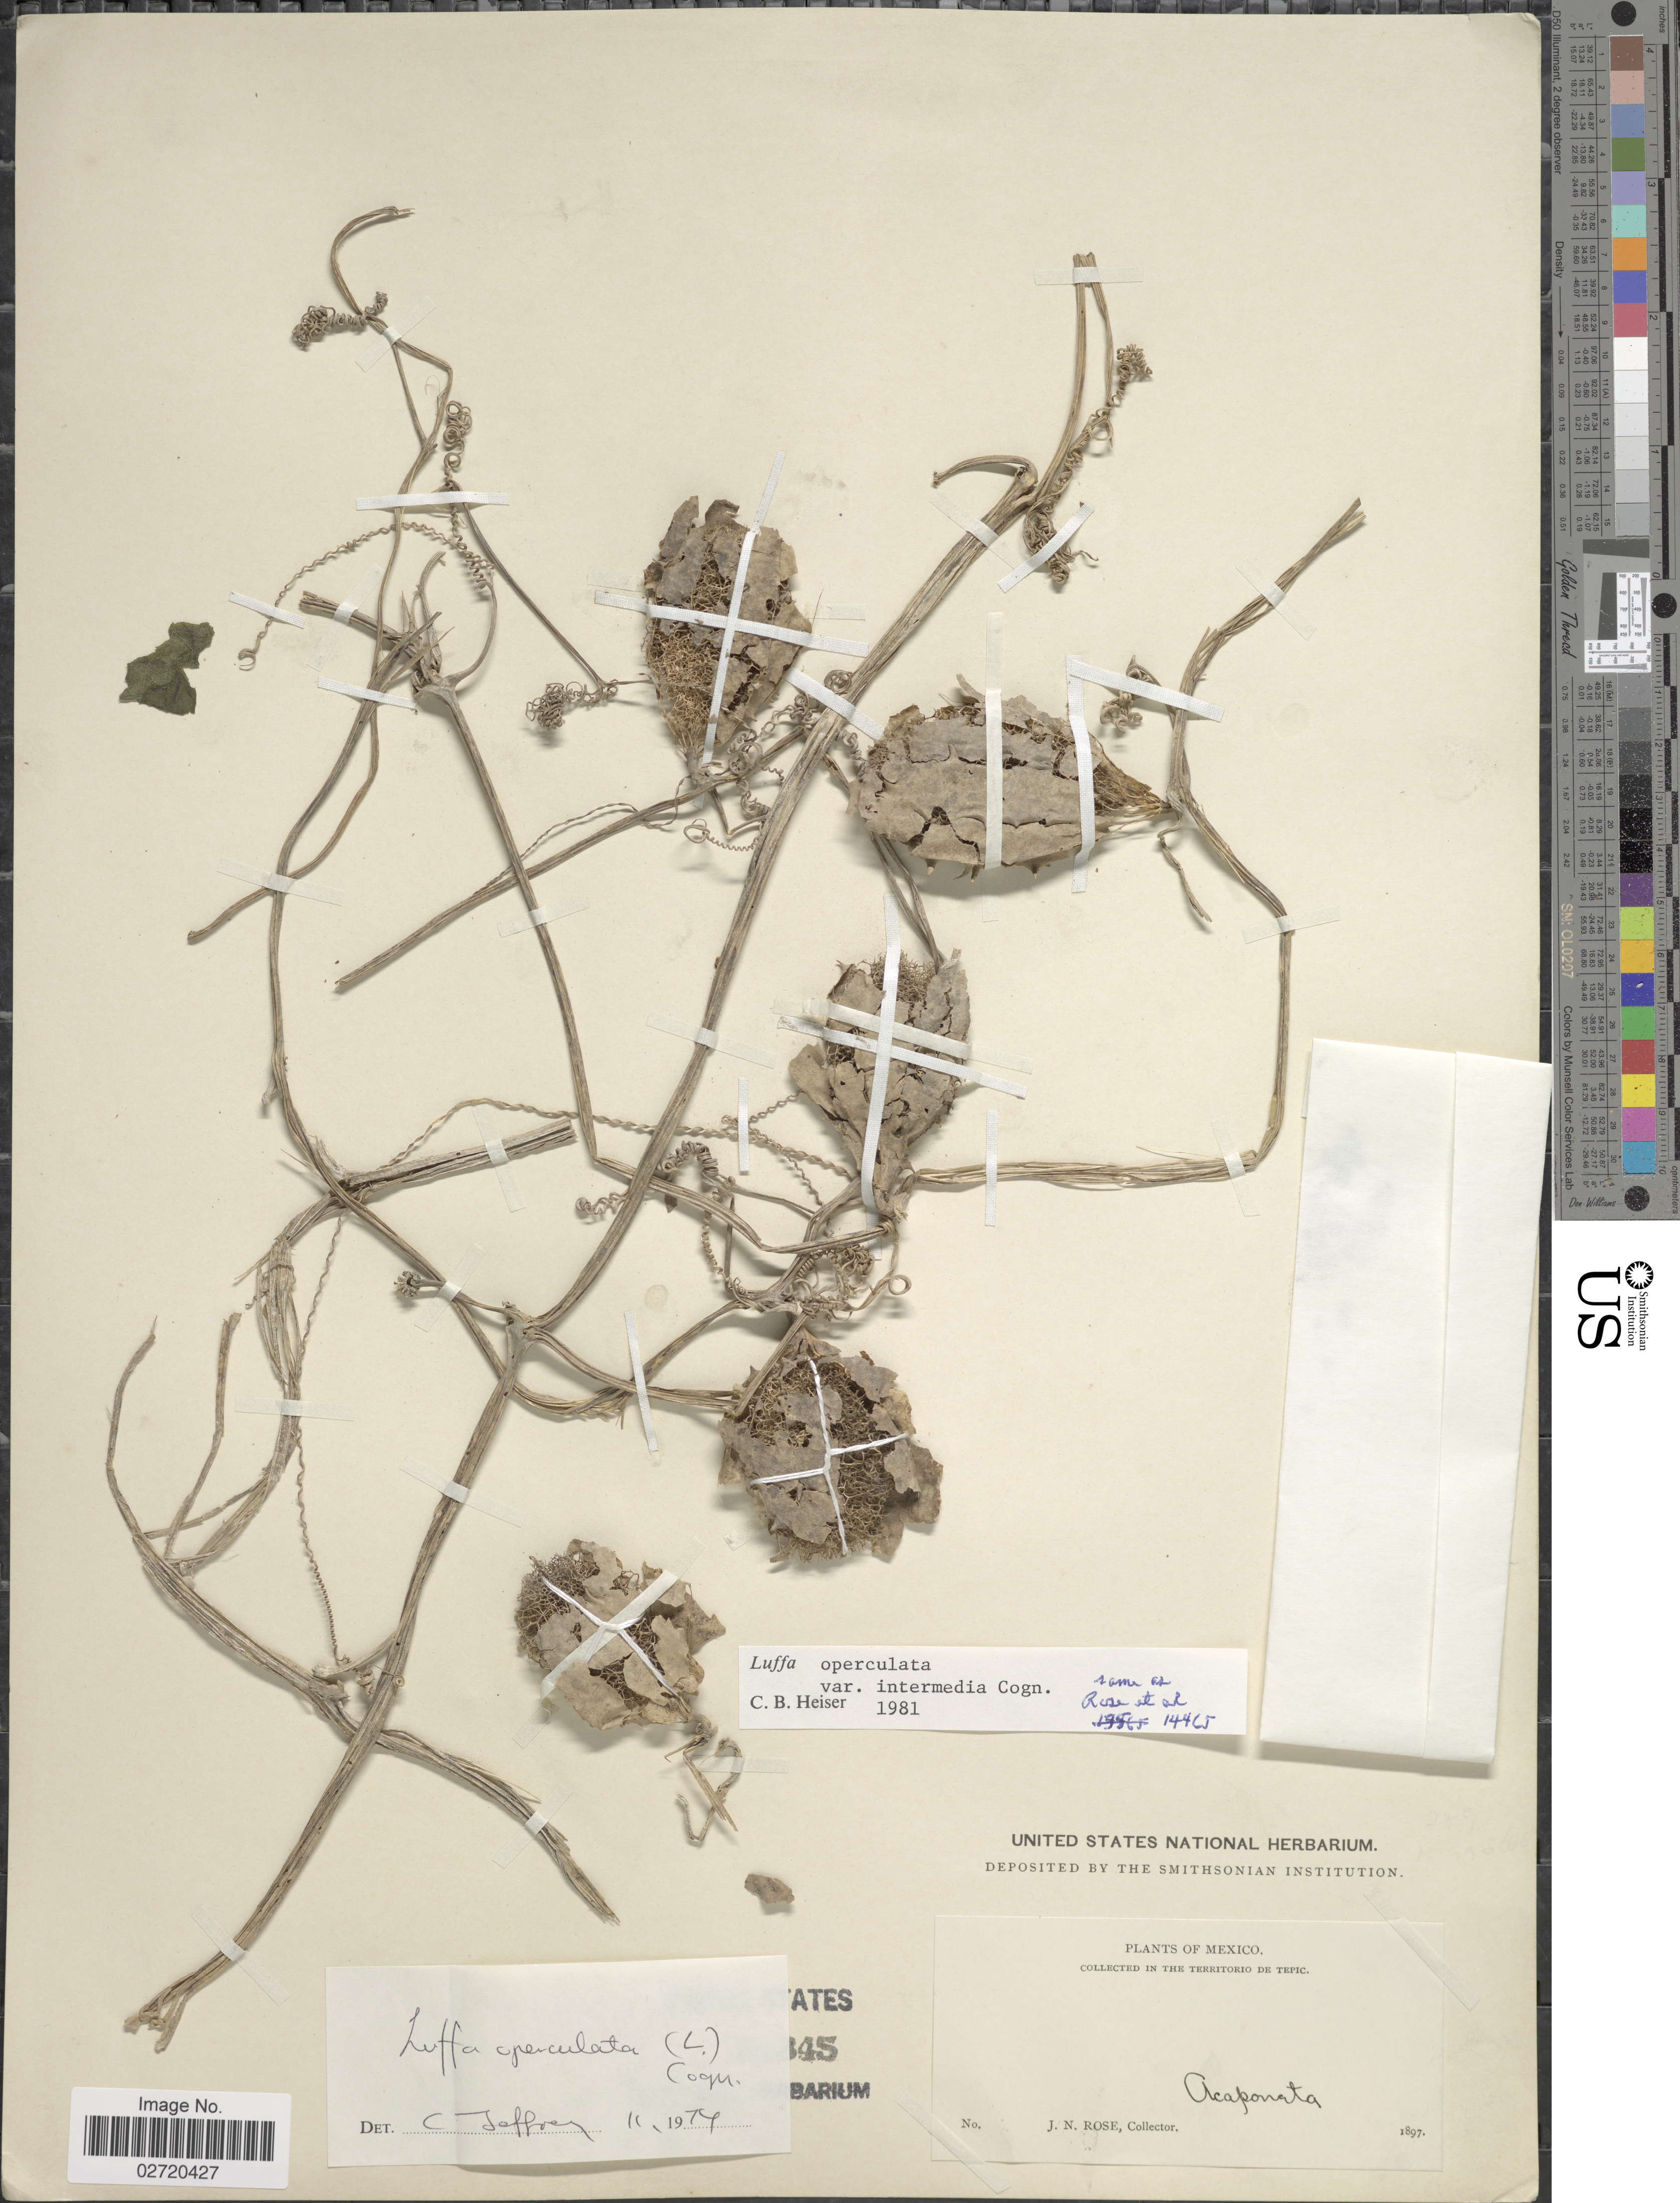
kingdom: Plantae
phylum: Tracheophyta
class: Magnoliopsida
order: Cucurbitales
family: Cucurbitaceae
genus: Luffa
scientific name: Luffa operculata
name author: (L.) Cogn.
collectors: J. N. Rose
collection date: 1897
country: Mexico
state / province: Nayarit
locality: In the Vicinity de Tepic, Acaponeta